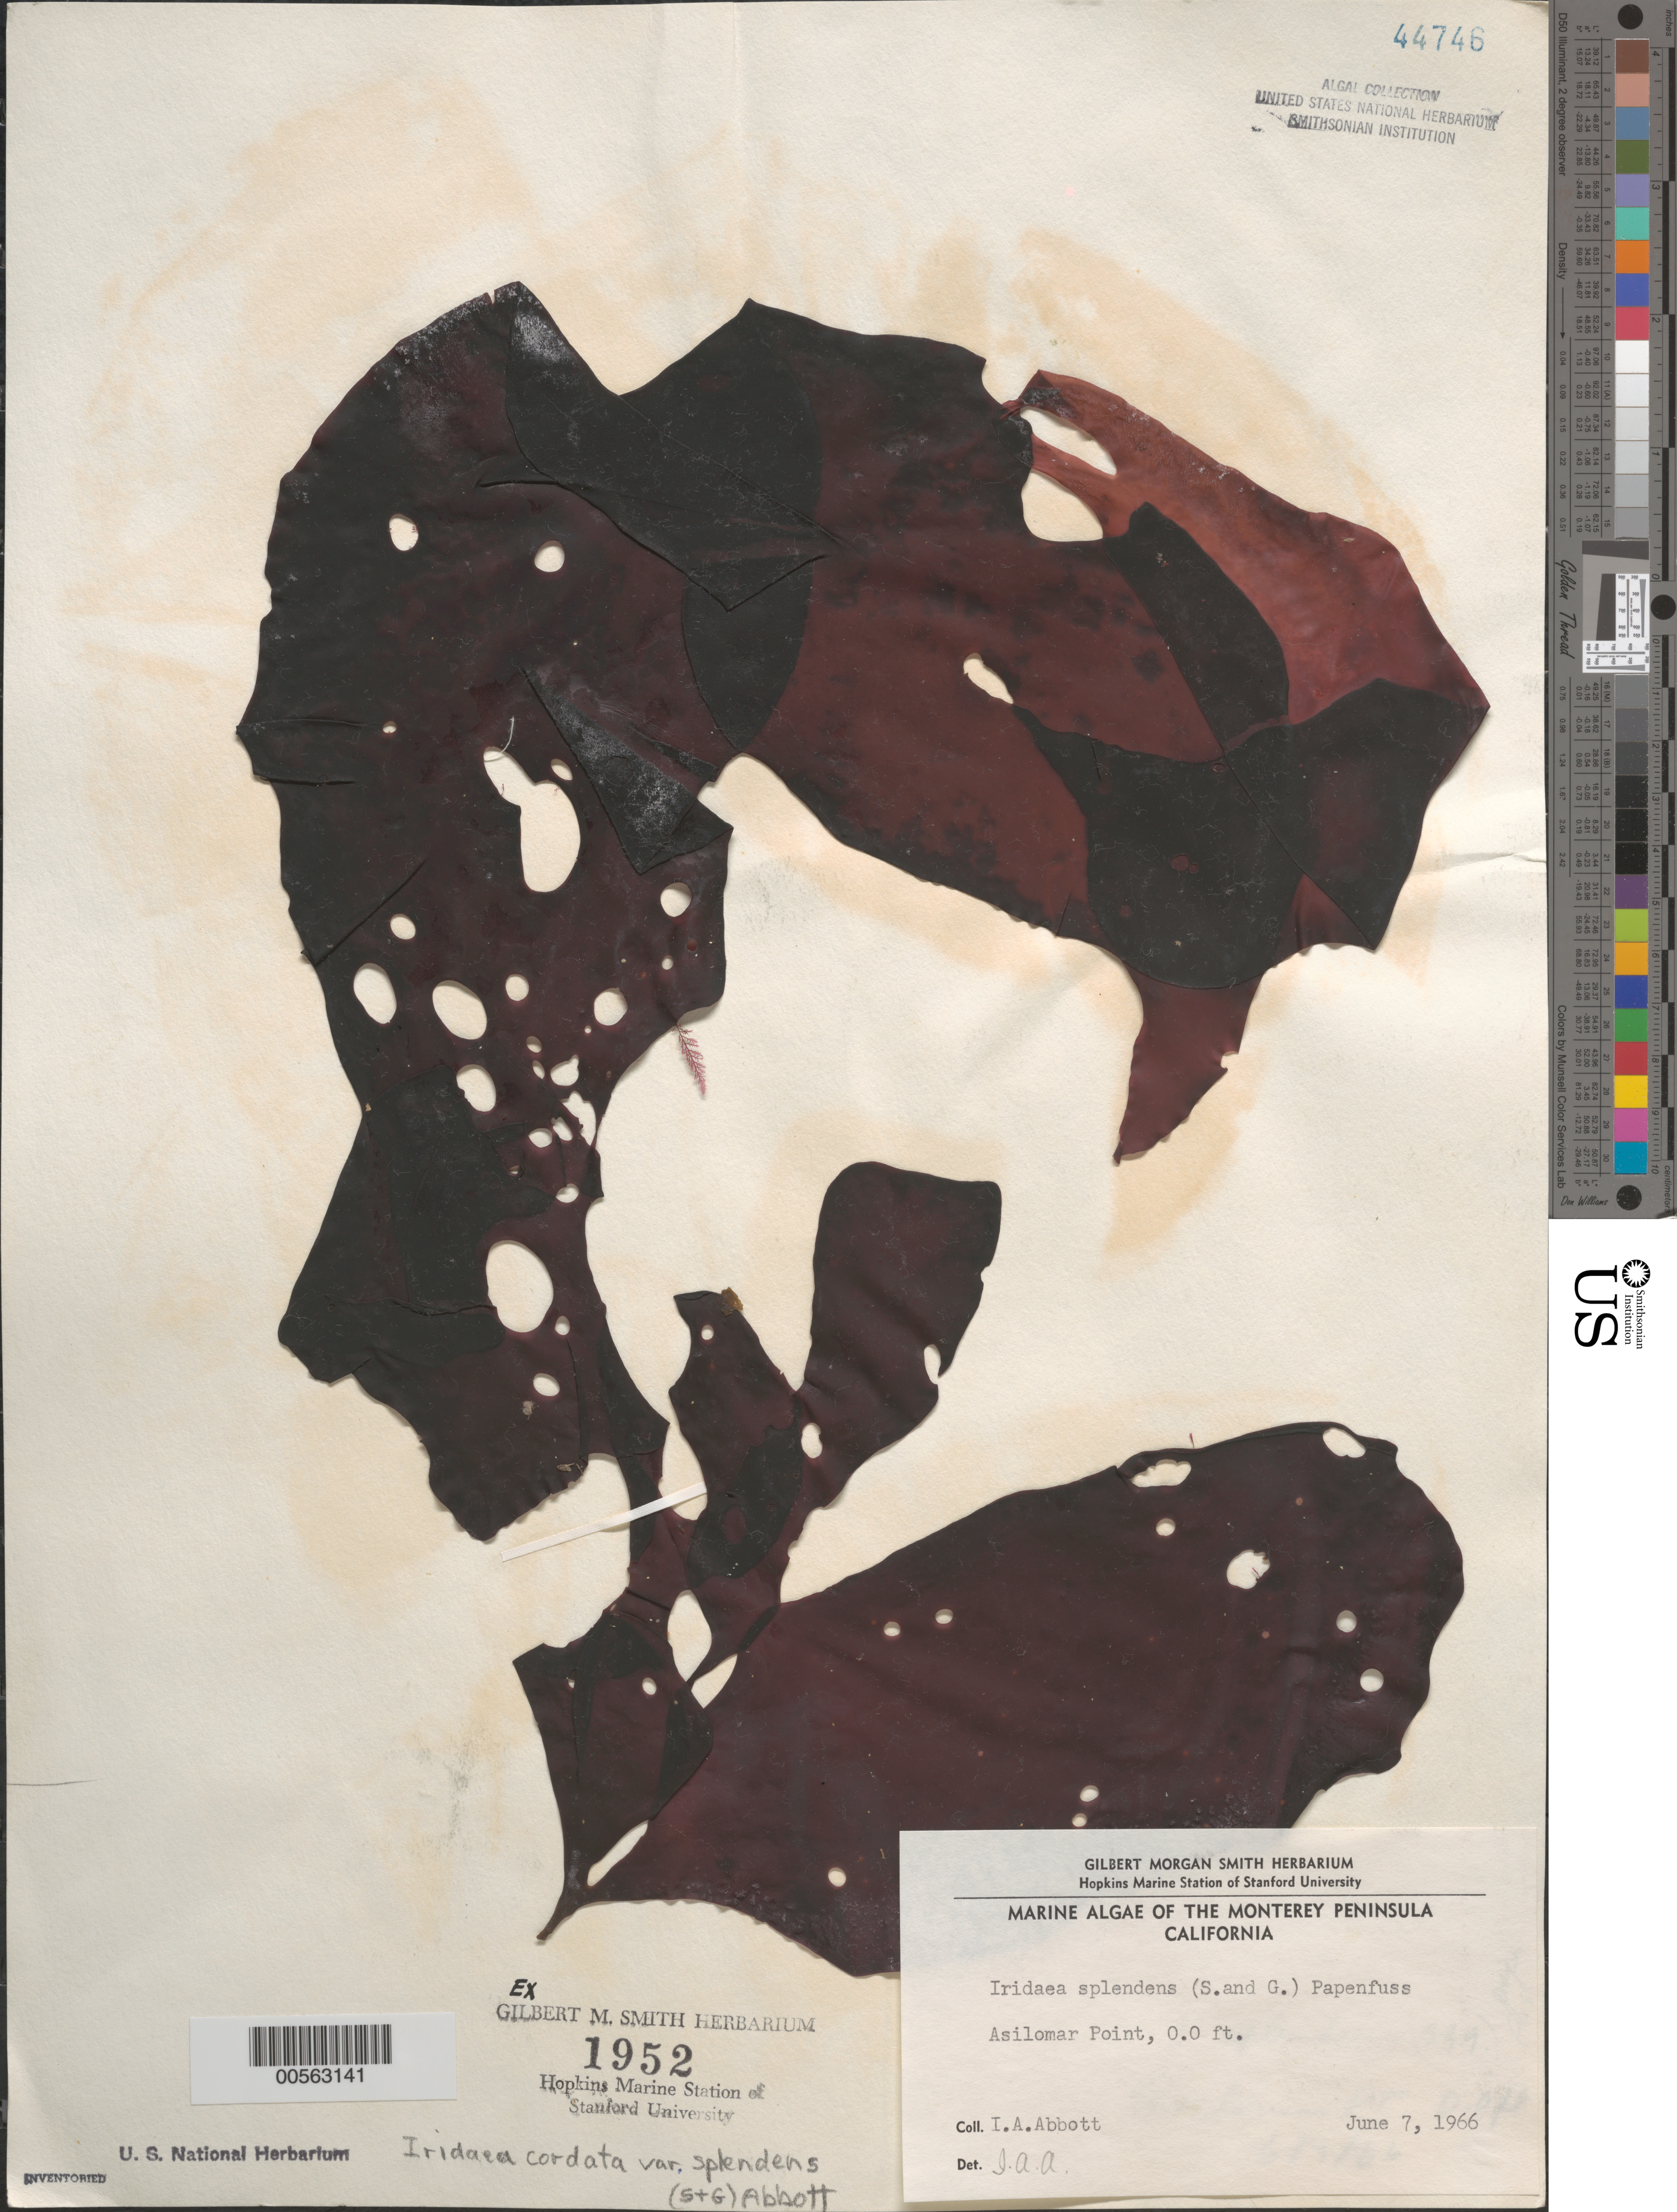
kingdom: Plantae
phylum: Rhodophyta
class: Florideophyceae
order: Gigartinales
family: Gigartinaceae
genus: Iridaea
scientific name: Iridaea cordata var. splendens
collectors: I. A. Abbott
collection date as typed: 07 Jun 1966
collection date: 1966-06-07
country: United States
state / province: California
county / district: Monterey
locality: Asilomar Point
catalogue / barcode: US 44746